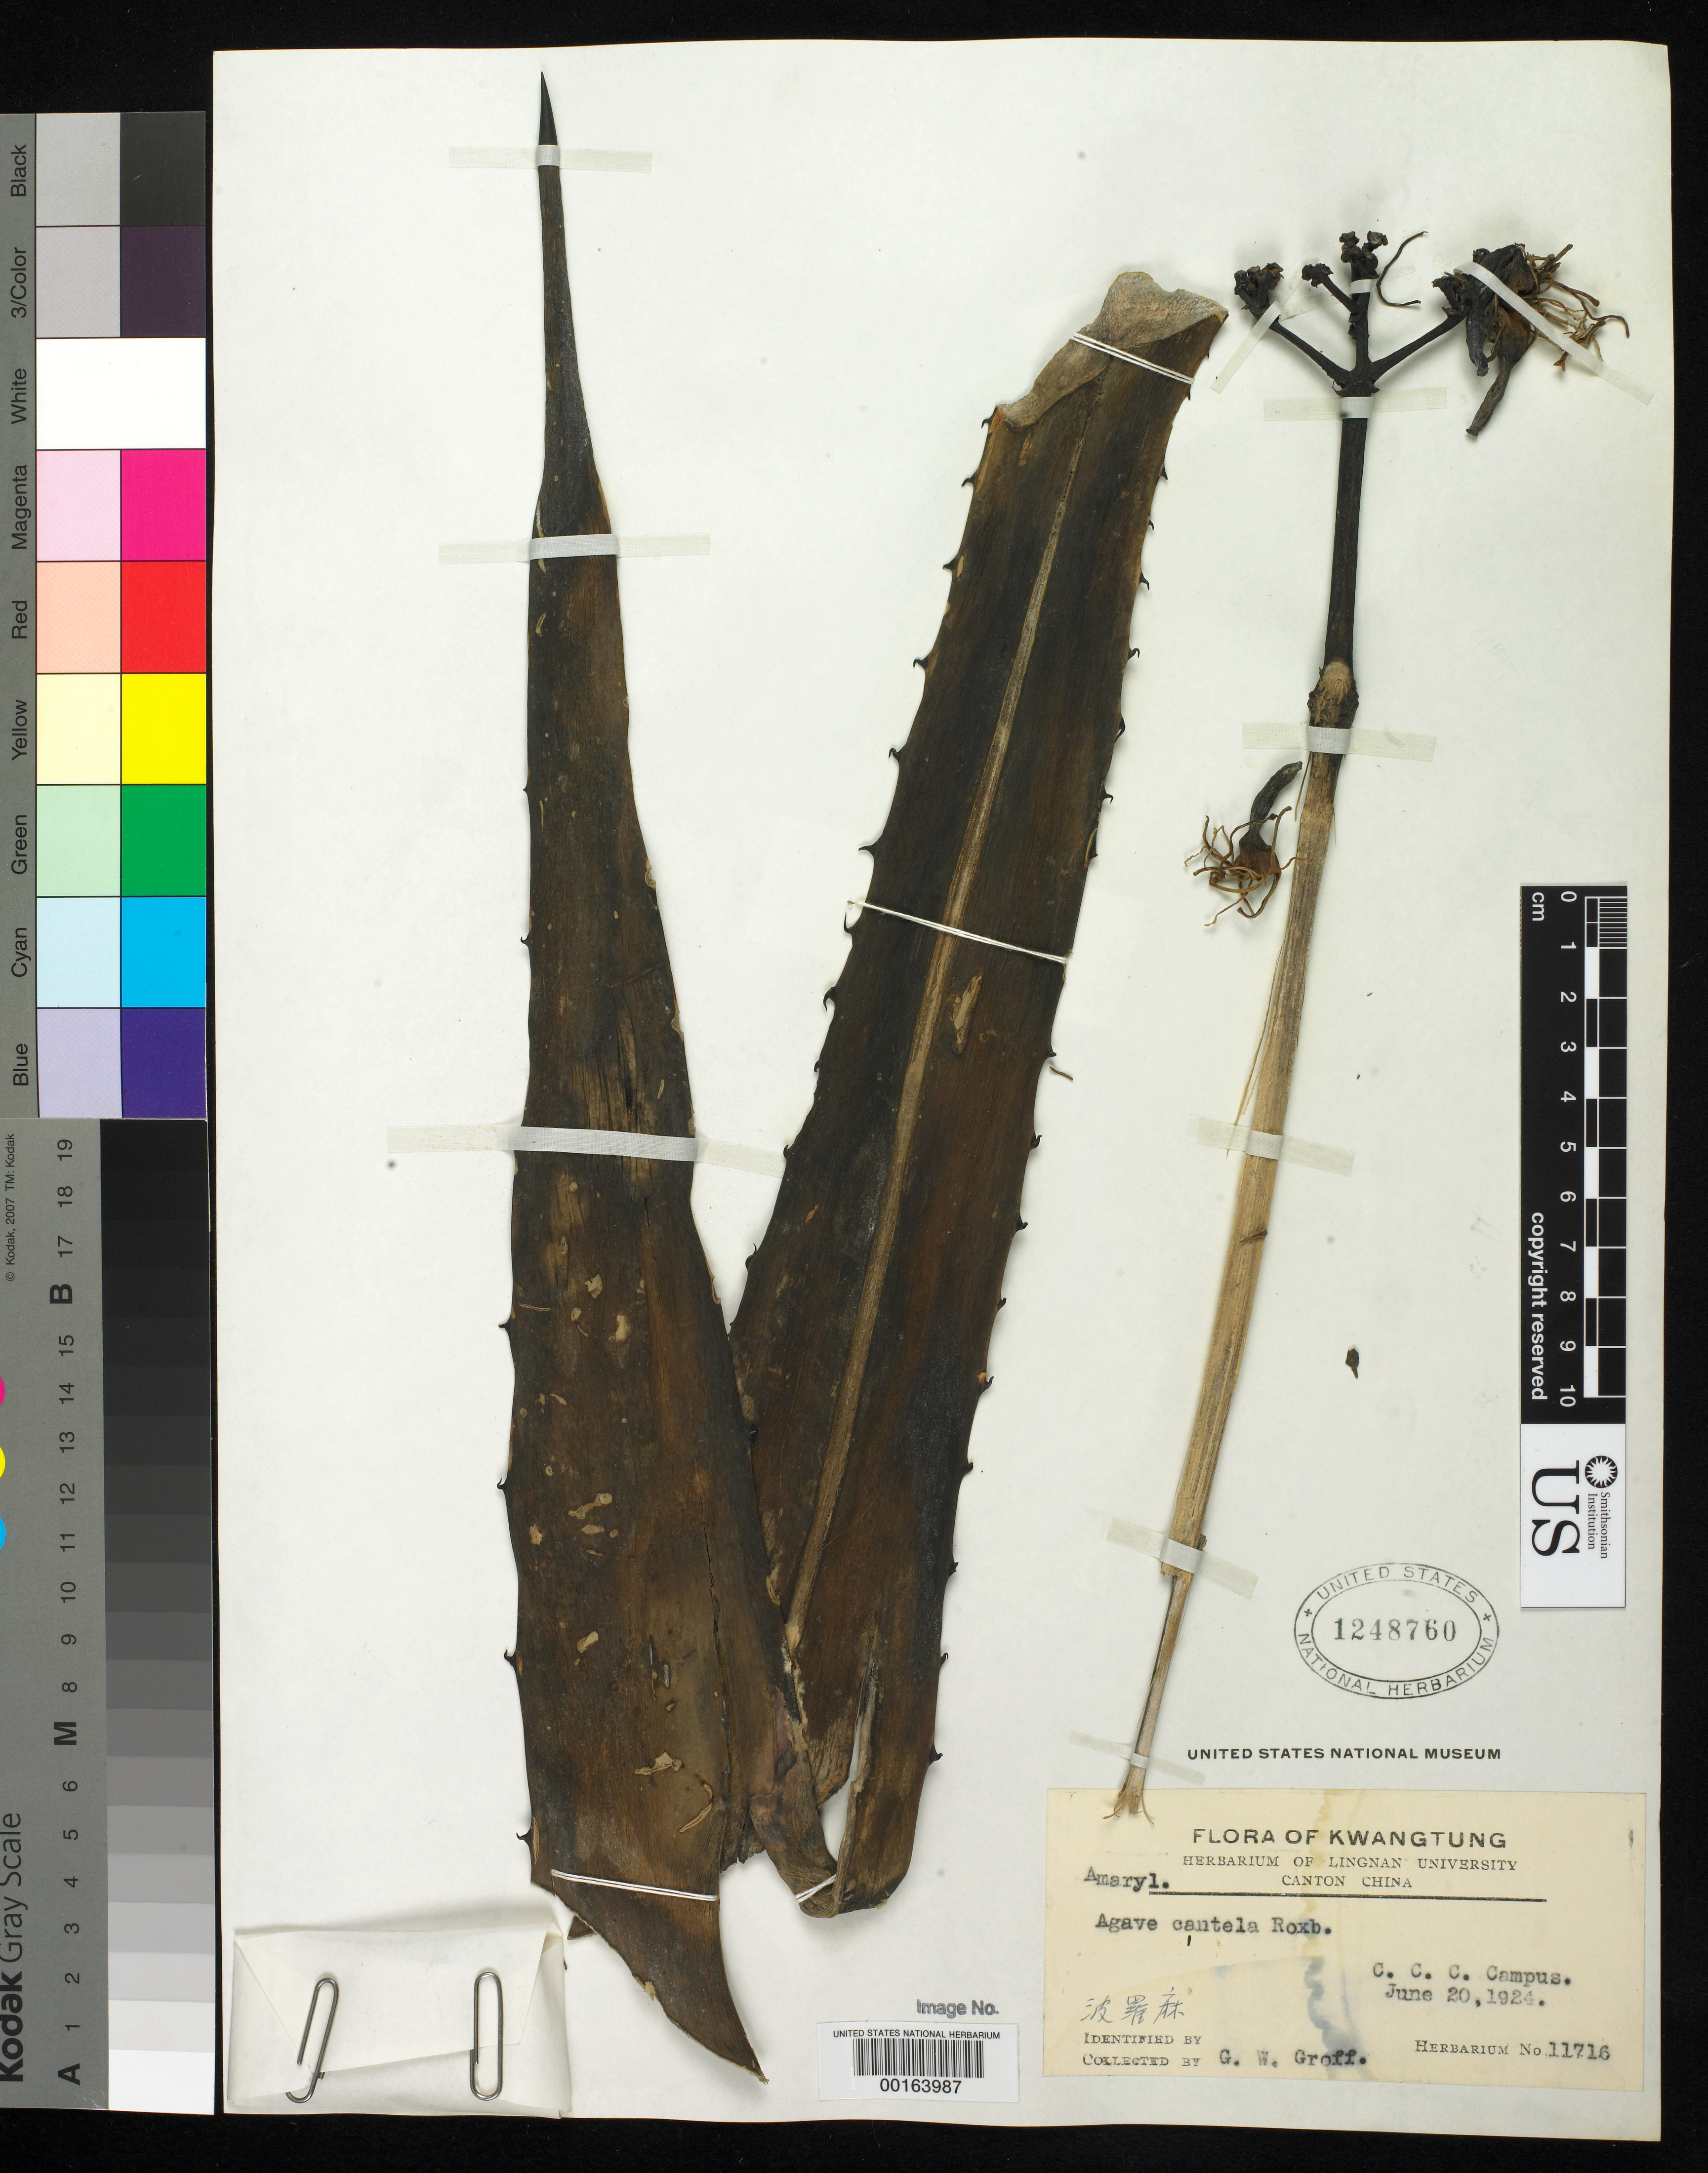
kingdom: Plantae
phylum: Tracheophyta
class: Liliopsida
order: Asparagales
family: Asparagaceae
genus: Agave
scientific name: Agave cantala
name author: (Haw.) Roxb. ex Salm-Dyck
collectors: G. Groff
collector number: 11716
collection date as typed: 20 Jun 1924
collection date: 1924-06-20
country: China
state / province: Guangdong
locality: Canton; Canton Christian College campus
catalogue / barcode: US 1248760